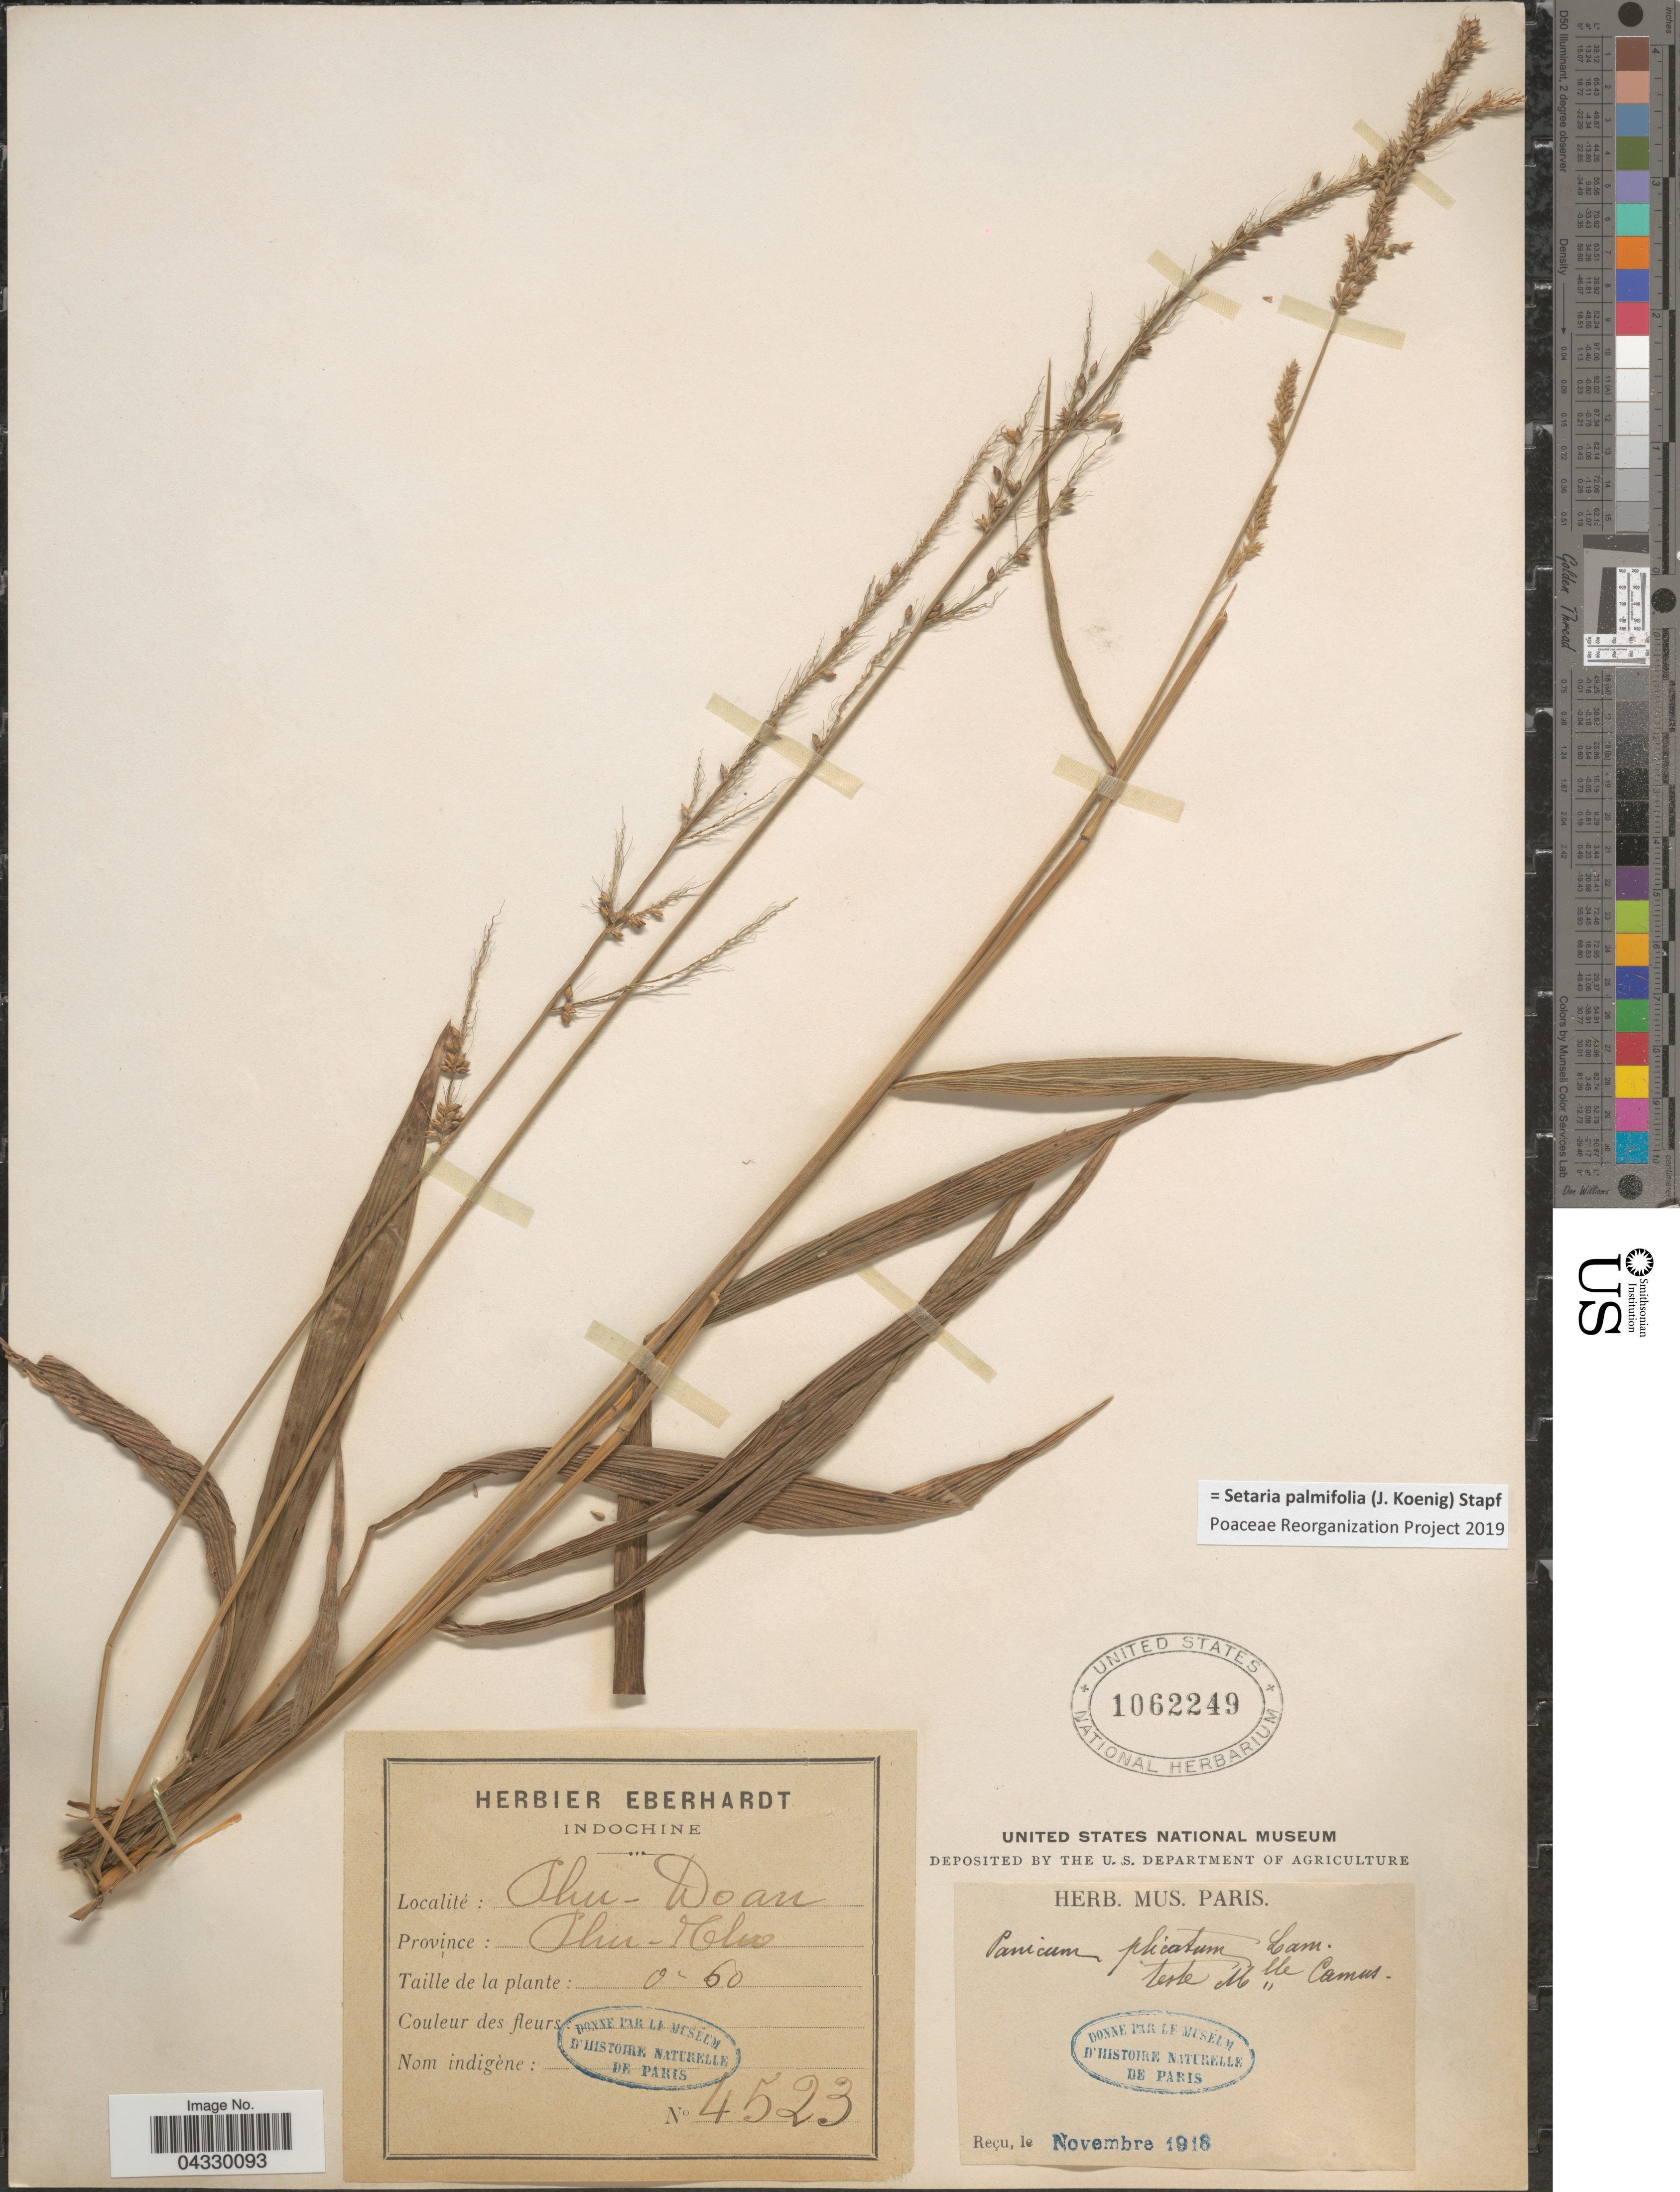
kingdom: Plantae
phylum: Tracheophyta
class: Liliopsida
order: Poales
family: Poaceae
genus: Setaria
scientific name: Setaria palmifolia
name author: (J. Koenig) Stapf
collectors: ex herb. Eberhardt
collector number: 4523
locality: Indochine.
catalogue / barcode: US 1062249